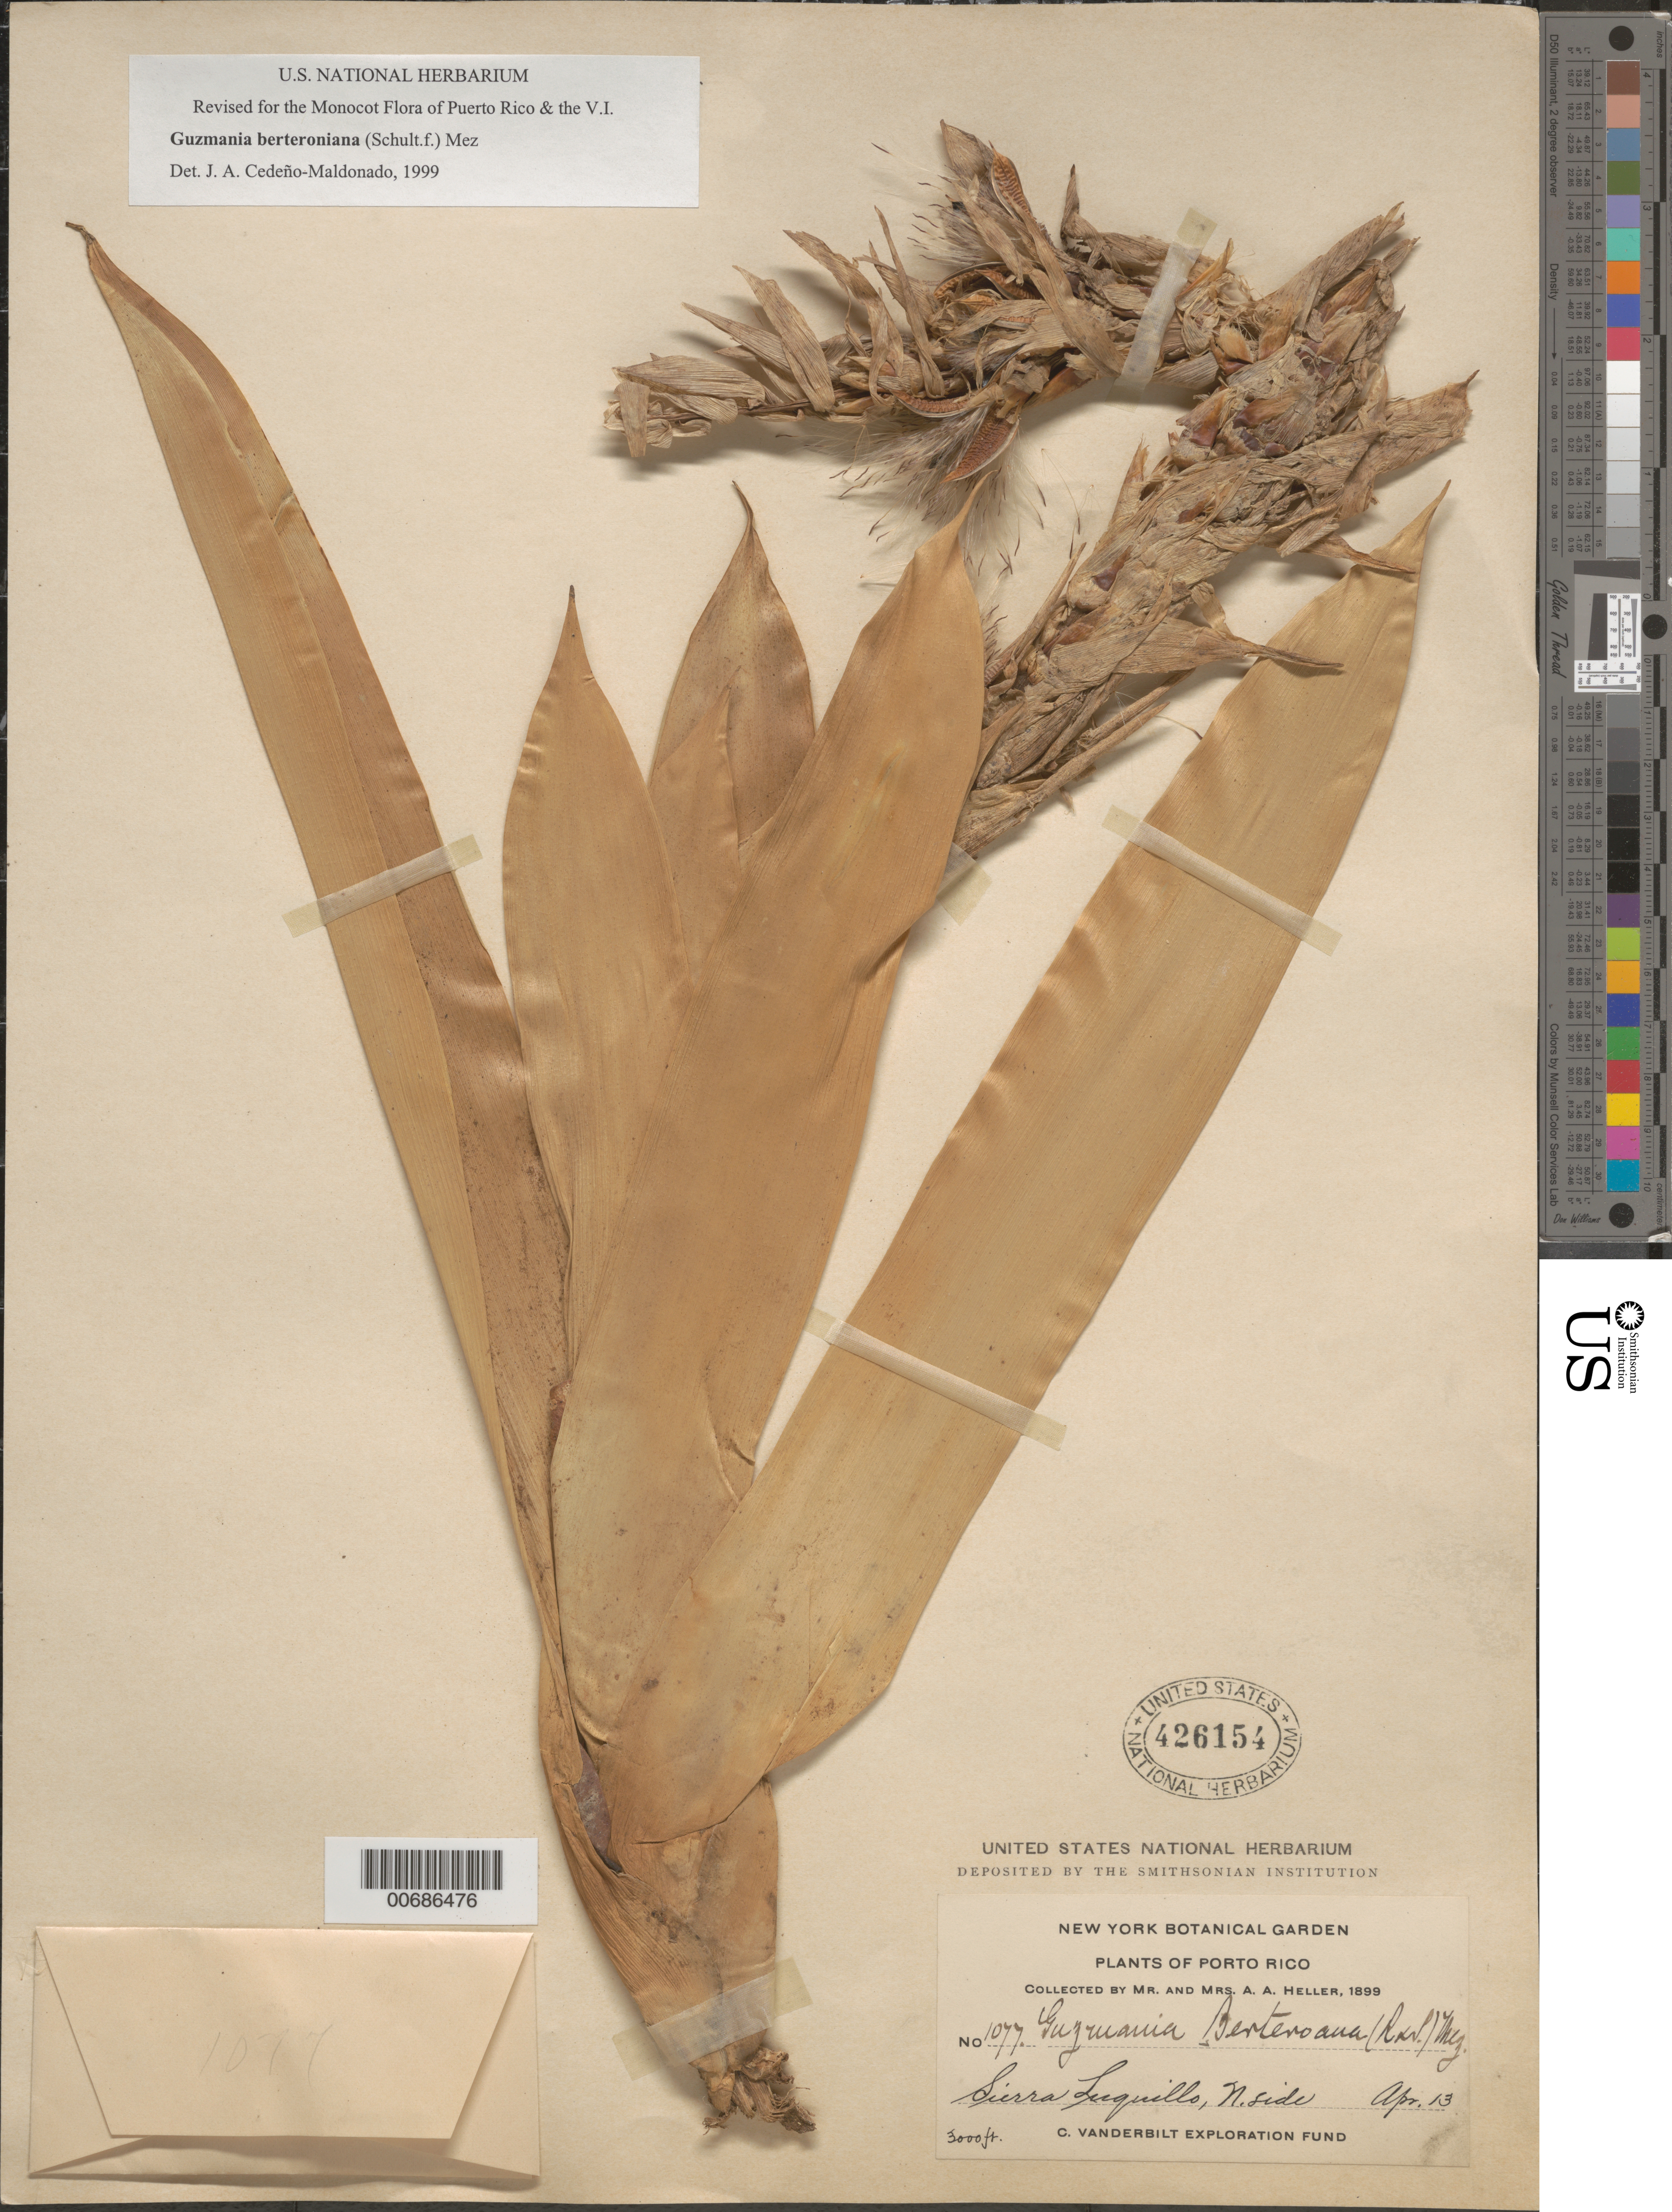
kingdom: Plantae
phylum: Tracheophyta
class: Liliopsida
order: Poales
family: Bromeliaceae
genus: Guzmania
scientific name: Guzmania berteroniana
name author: (Schult. & Schult. f.) Mez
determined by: Cedeño-Maldonado, J. A.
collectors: A. A. Heller & -- Heller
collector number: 1077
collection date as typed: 13 Apr 1899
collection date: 1899-04-13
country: Puerto Rico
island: Greater Antilles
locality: Sierra Luguillo, N side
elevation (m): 914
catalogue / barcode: US 426154